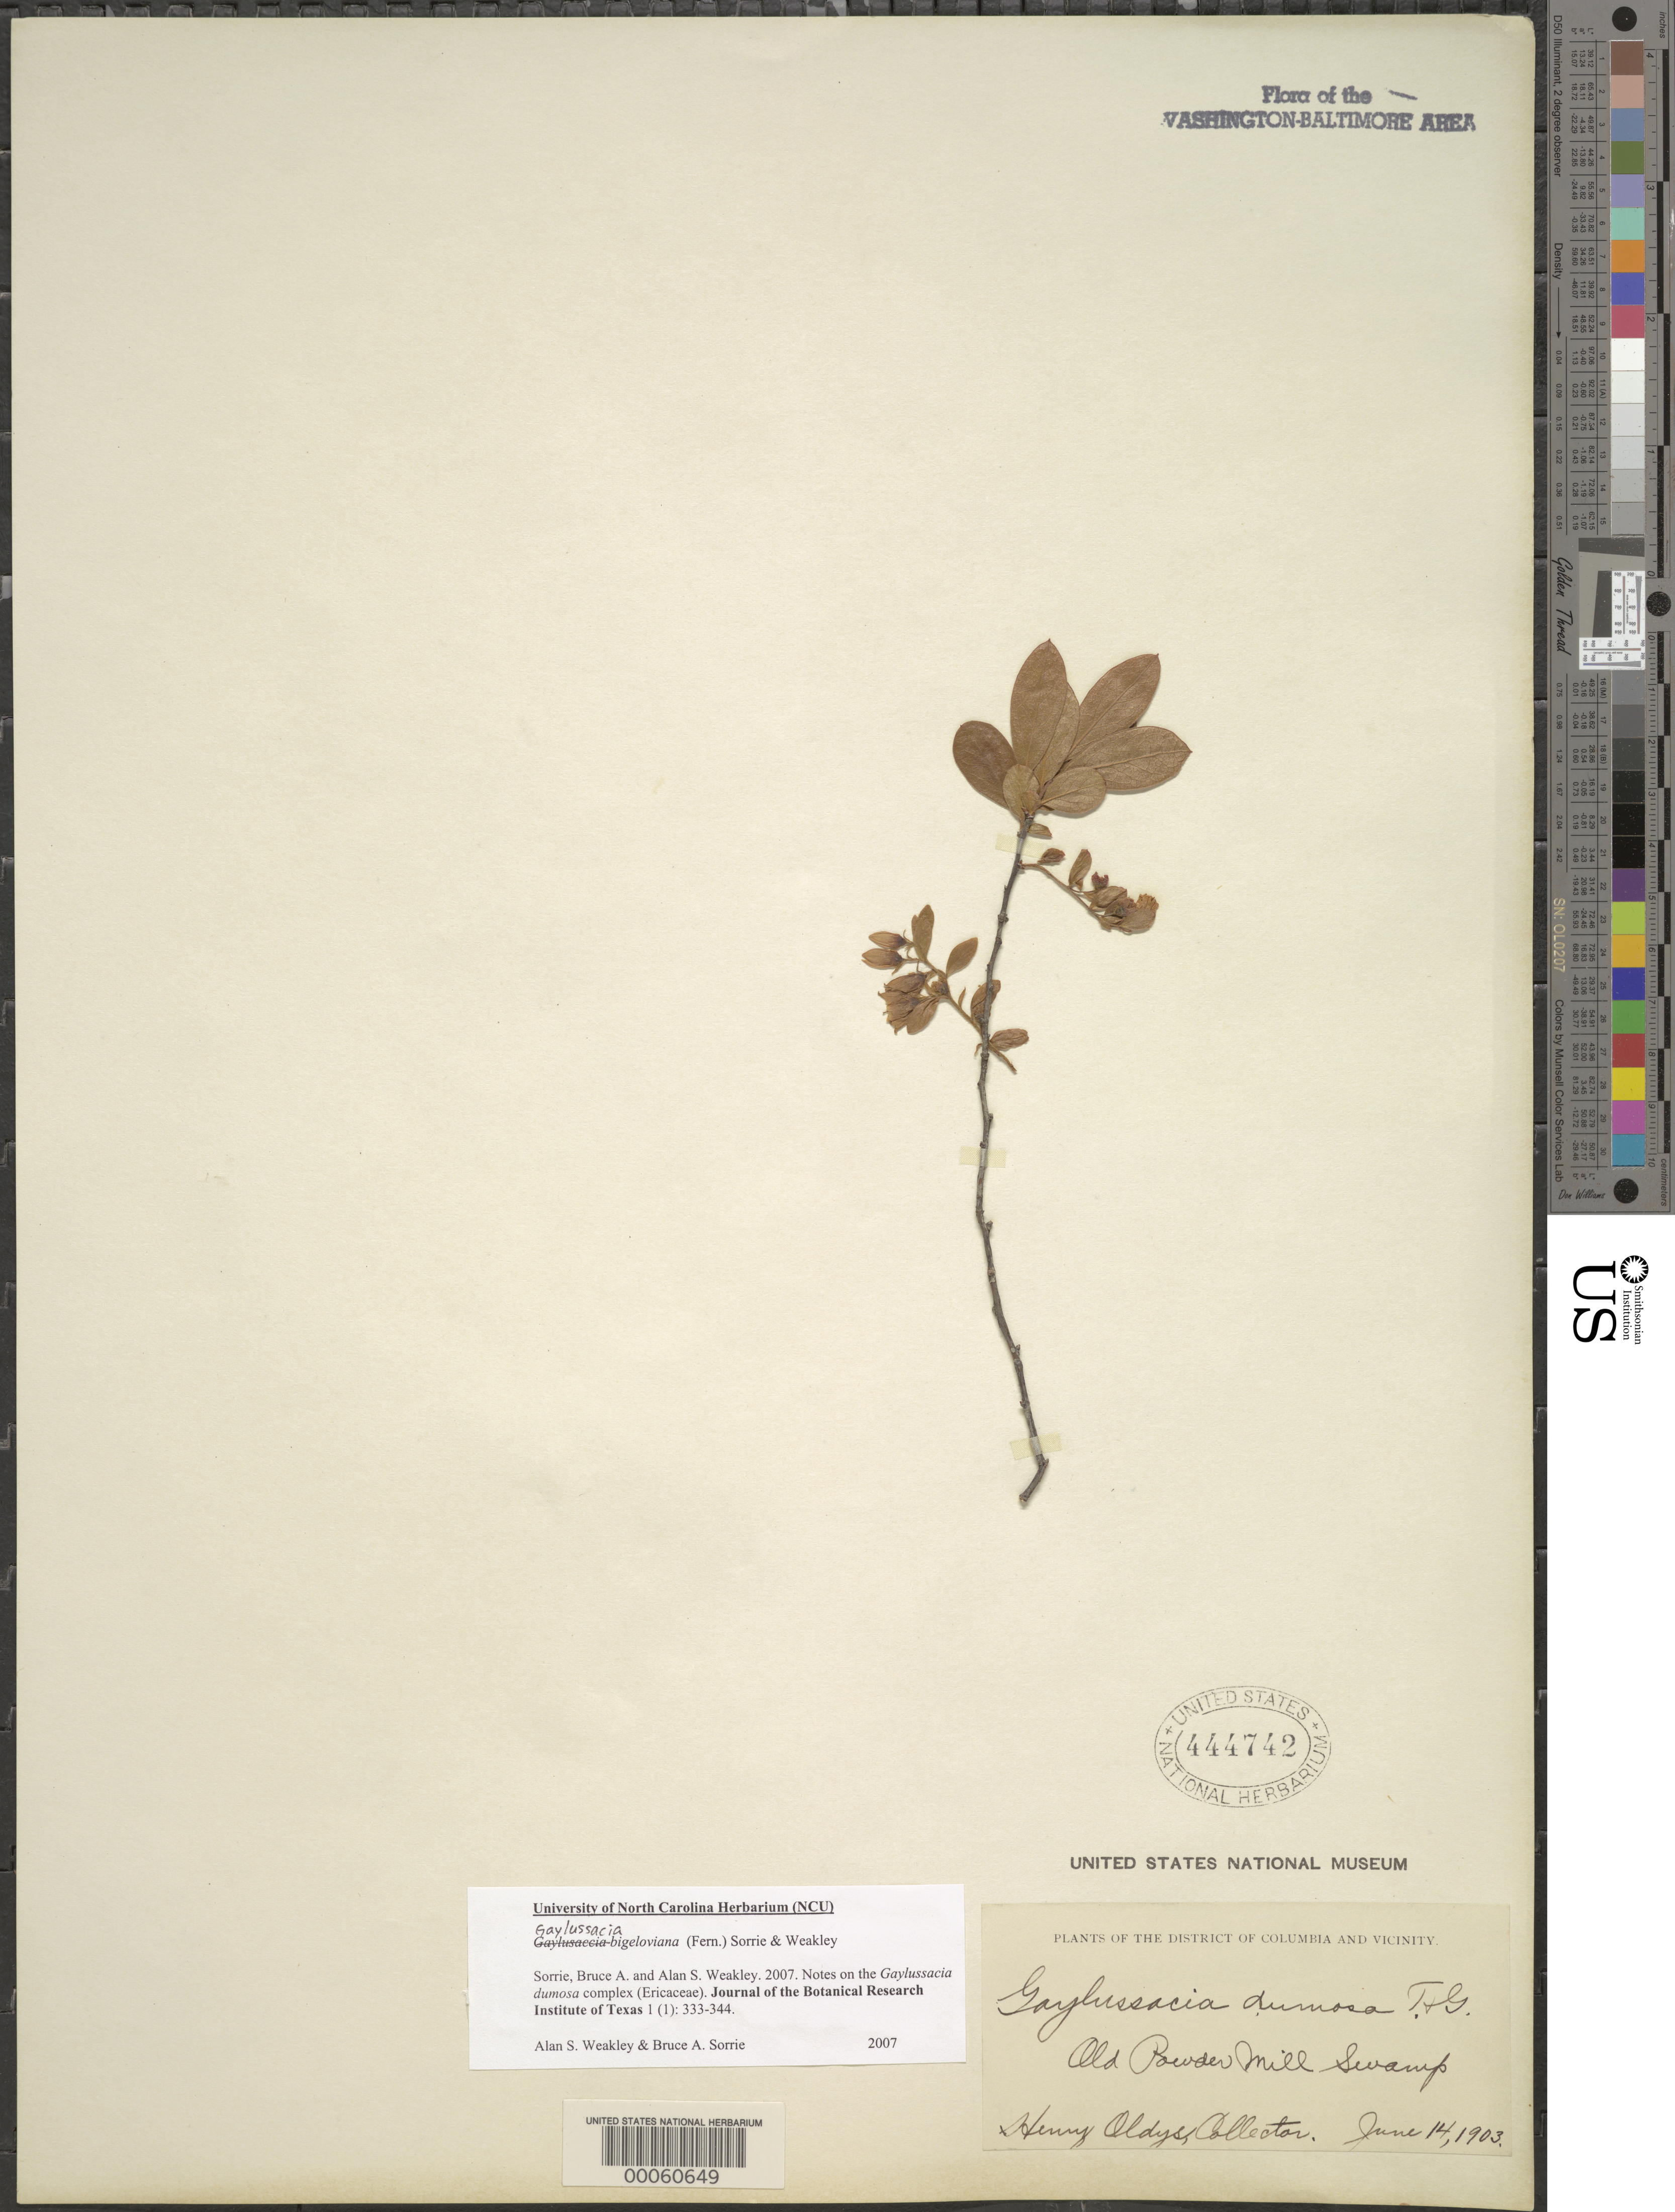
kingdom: Plantae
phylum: Tracheophyta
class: Magnoliopsida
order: Ericales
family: Ericaceae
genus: Gaylussacia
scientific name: Gaylussacia dumosa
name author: (Andrews) Torr. & A. Gray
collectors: H. Oldys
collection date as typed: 14 Jun 1903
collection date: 1903-06-14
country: United States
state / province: Maryland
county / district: Prince George's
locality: Powder Mill Bog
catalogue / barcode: US 444742